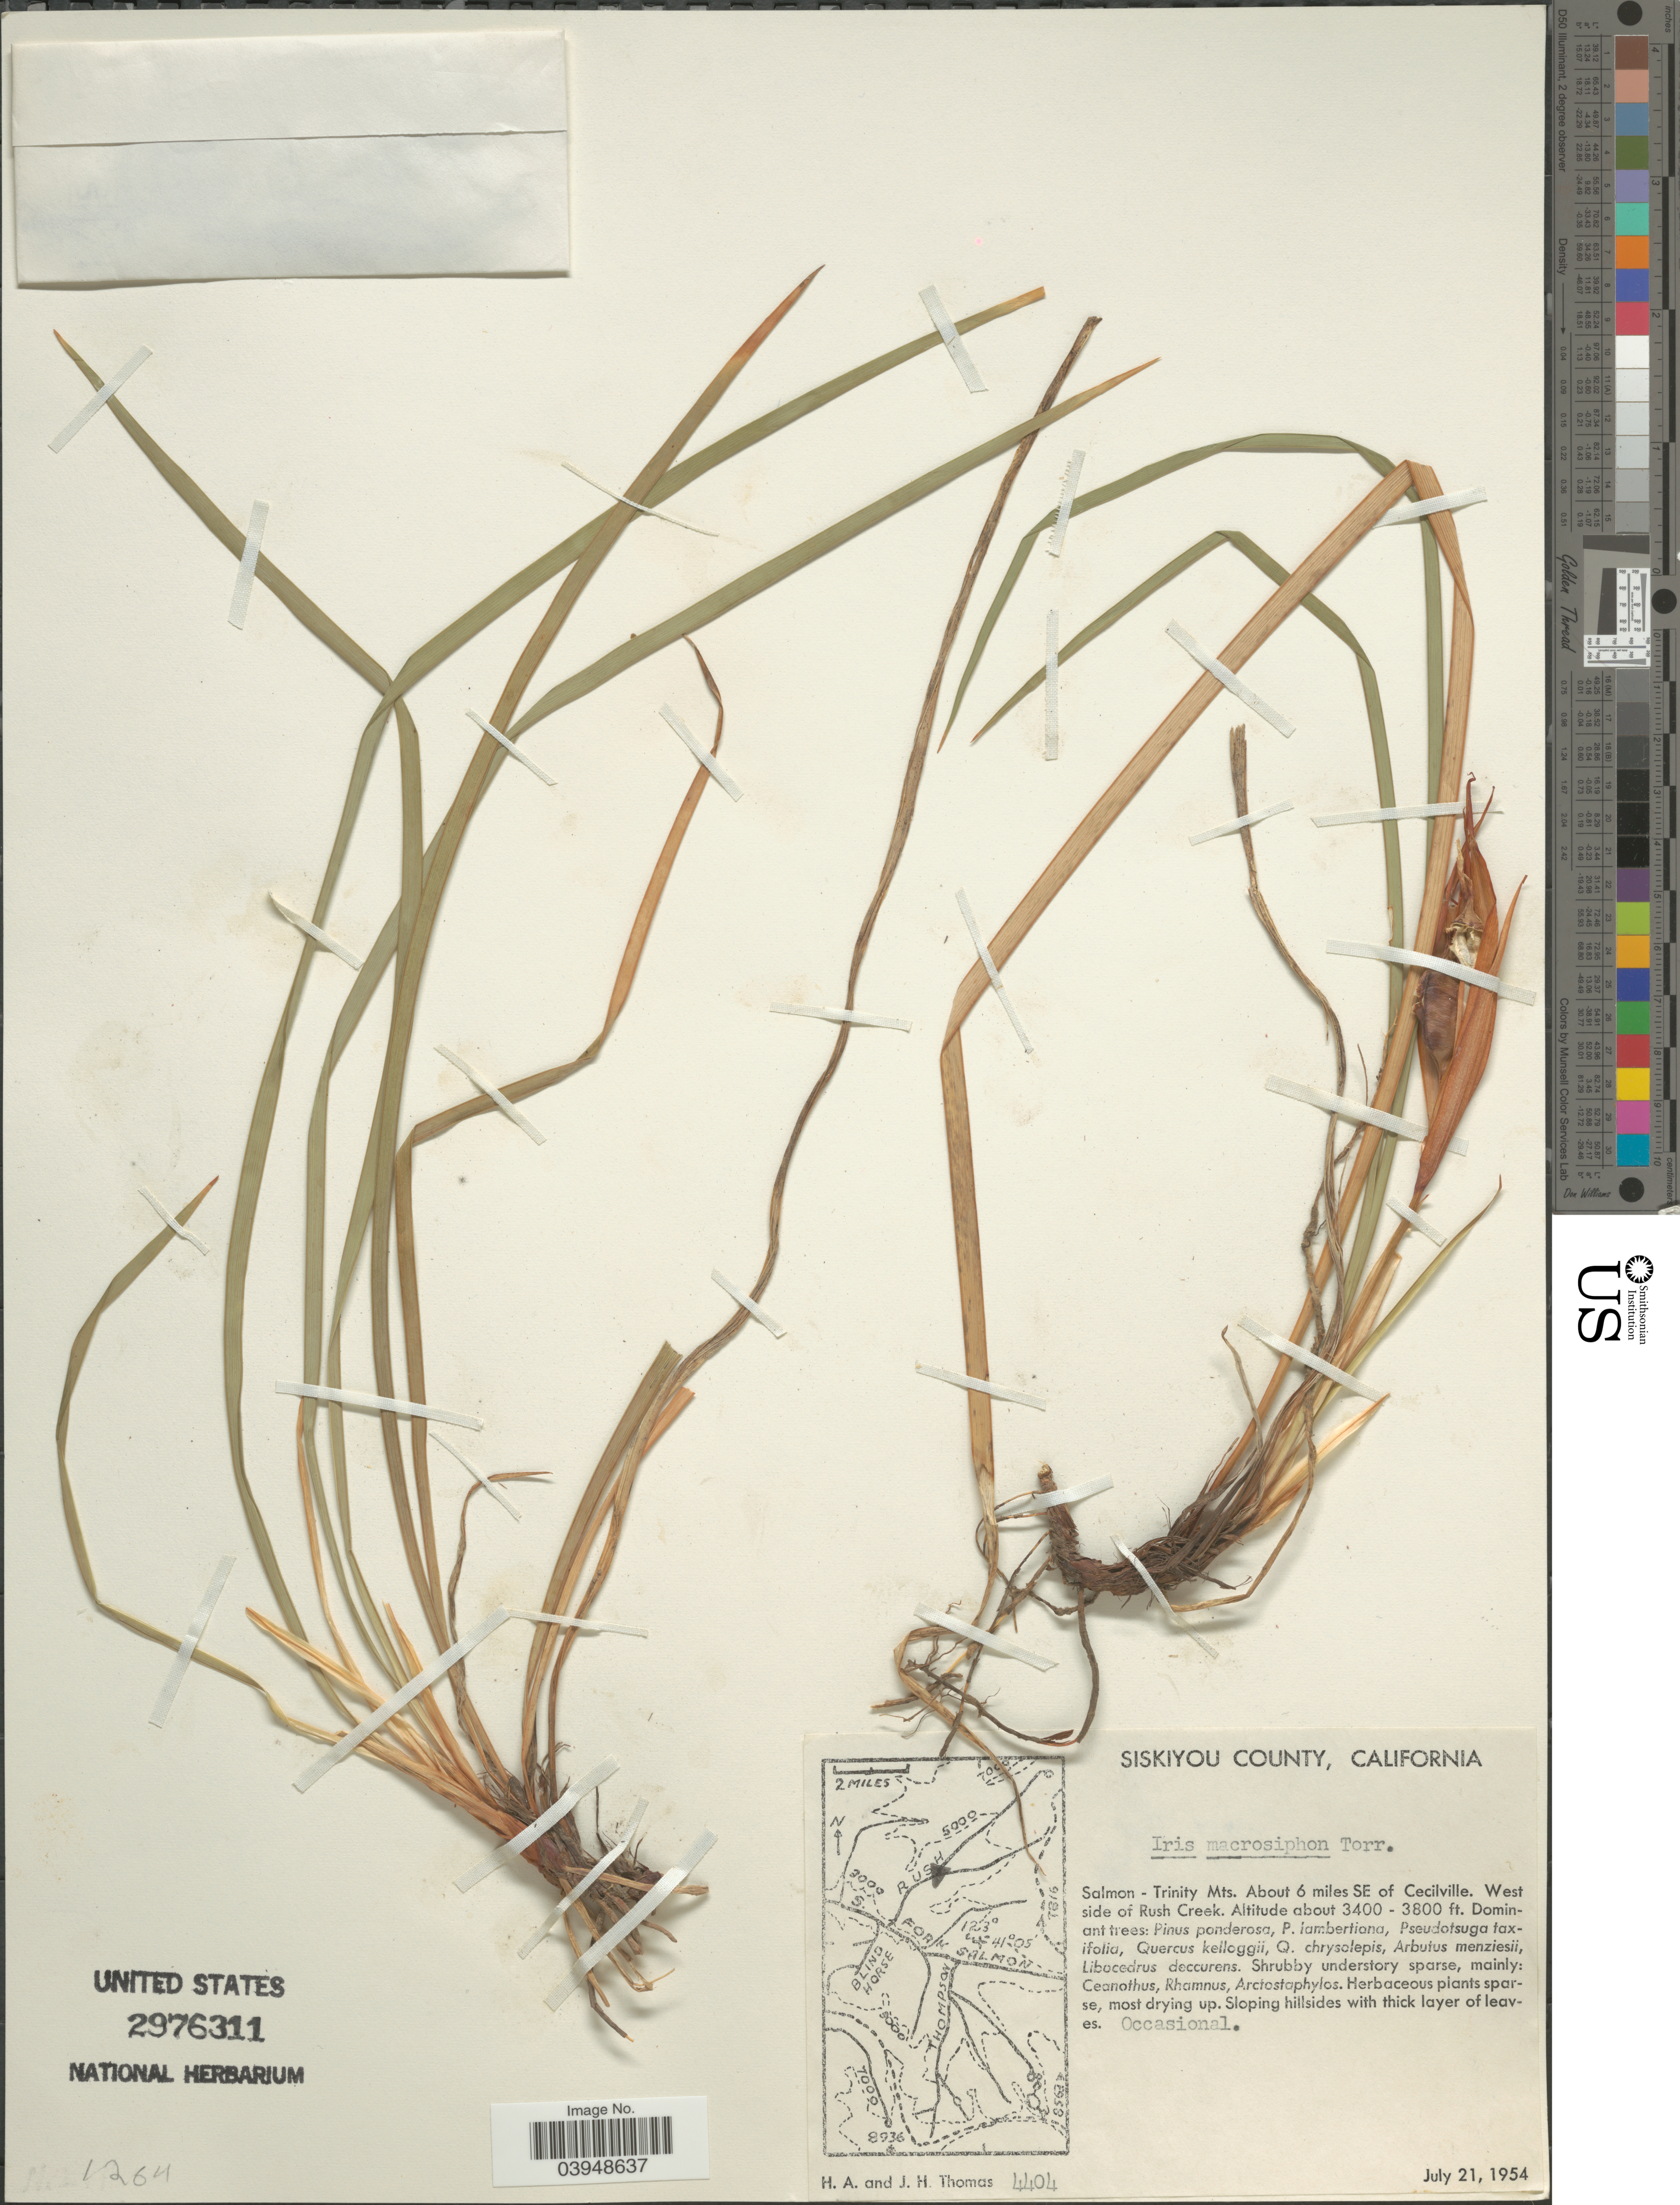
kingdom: Plantae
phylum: Tracheophyta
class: Liliopsida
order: Asparagales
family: Iridaceae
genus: Iris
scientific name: Iris macrosiphon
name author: Torr.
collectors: H. Thomas & J. H. Thomas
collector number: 4404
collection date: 1954-07-21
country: United States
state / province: California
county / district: Siskiyou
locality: Siskiyou County. Salmon-Trinity Mts. About 6 miles SE of Cecilville. West side of Rush Creek.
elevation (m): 1036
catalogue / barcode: US 2976311